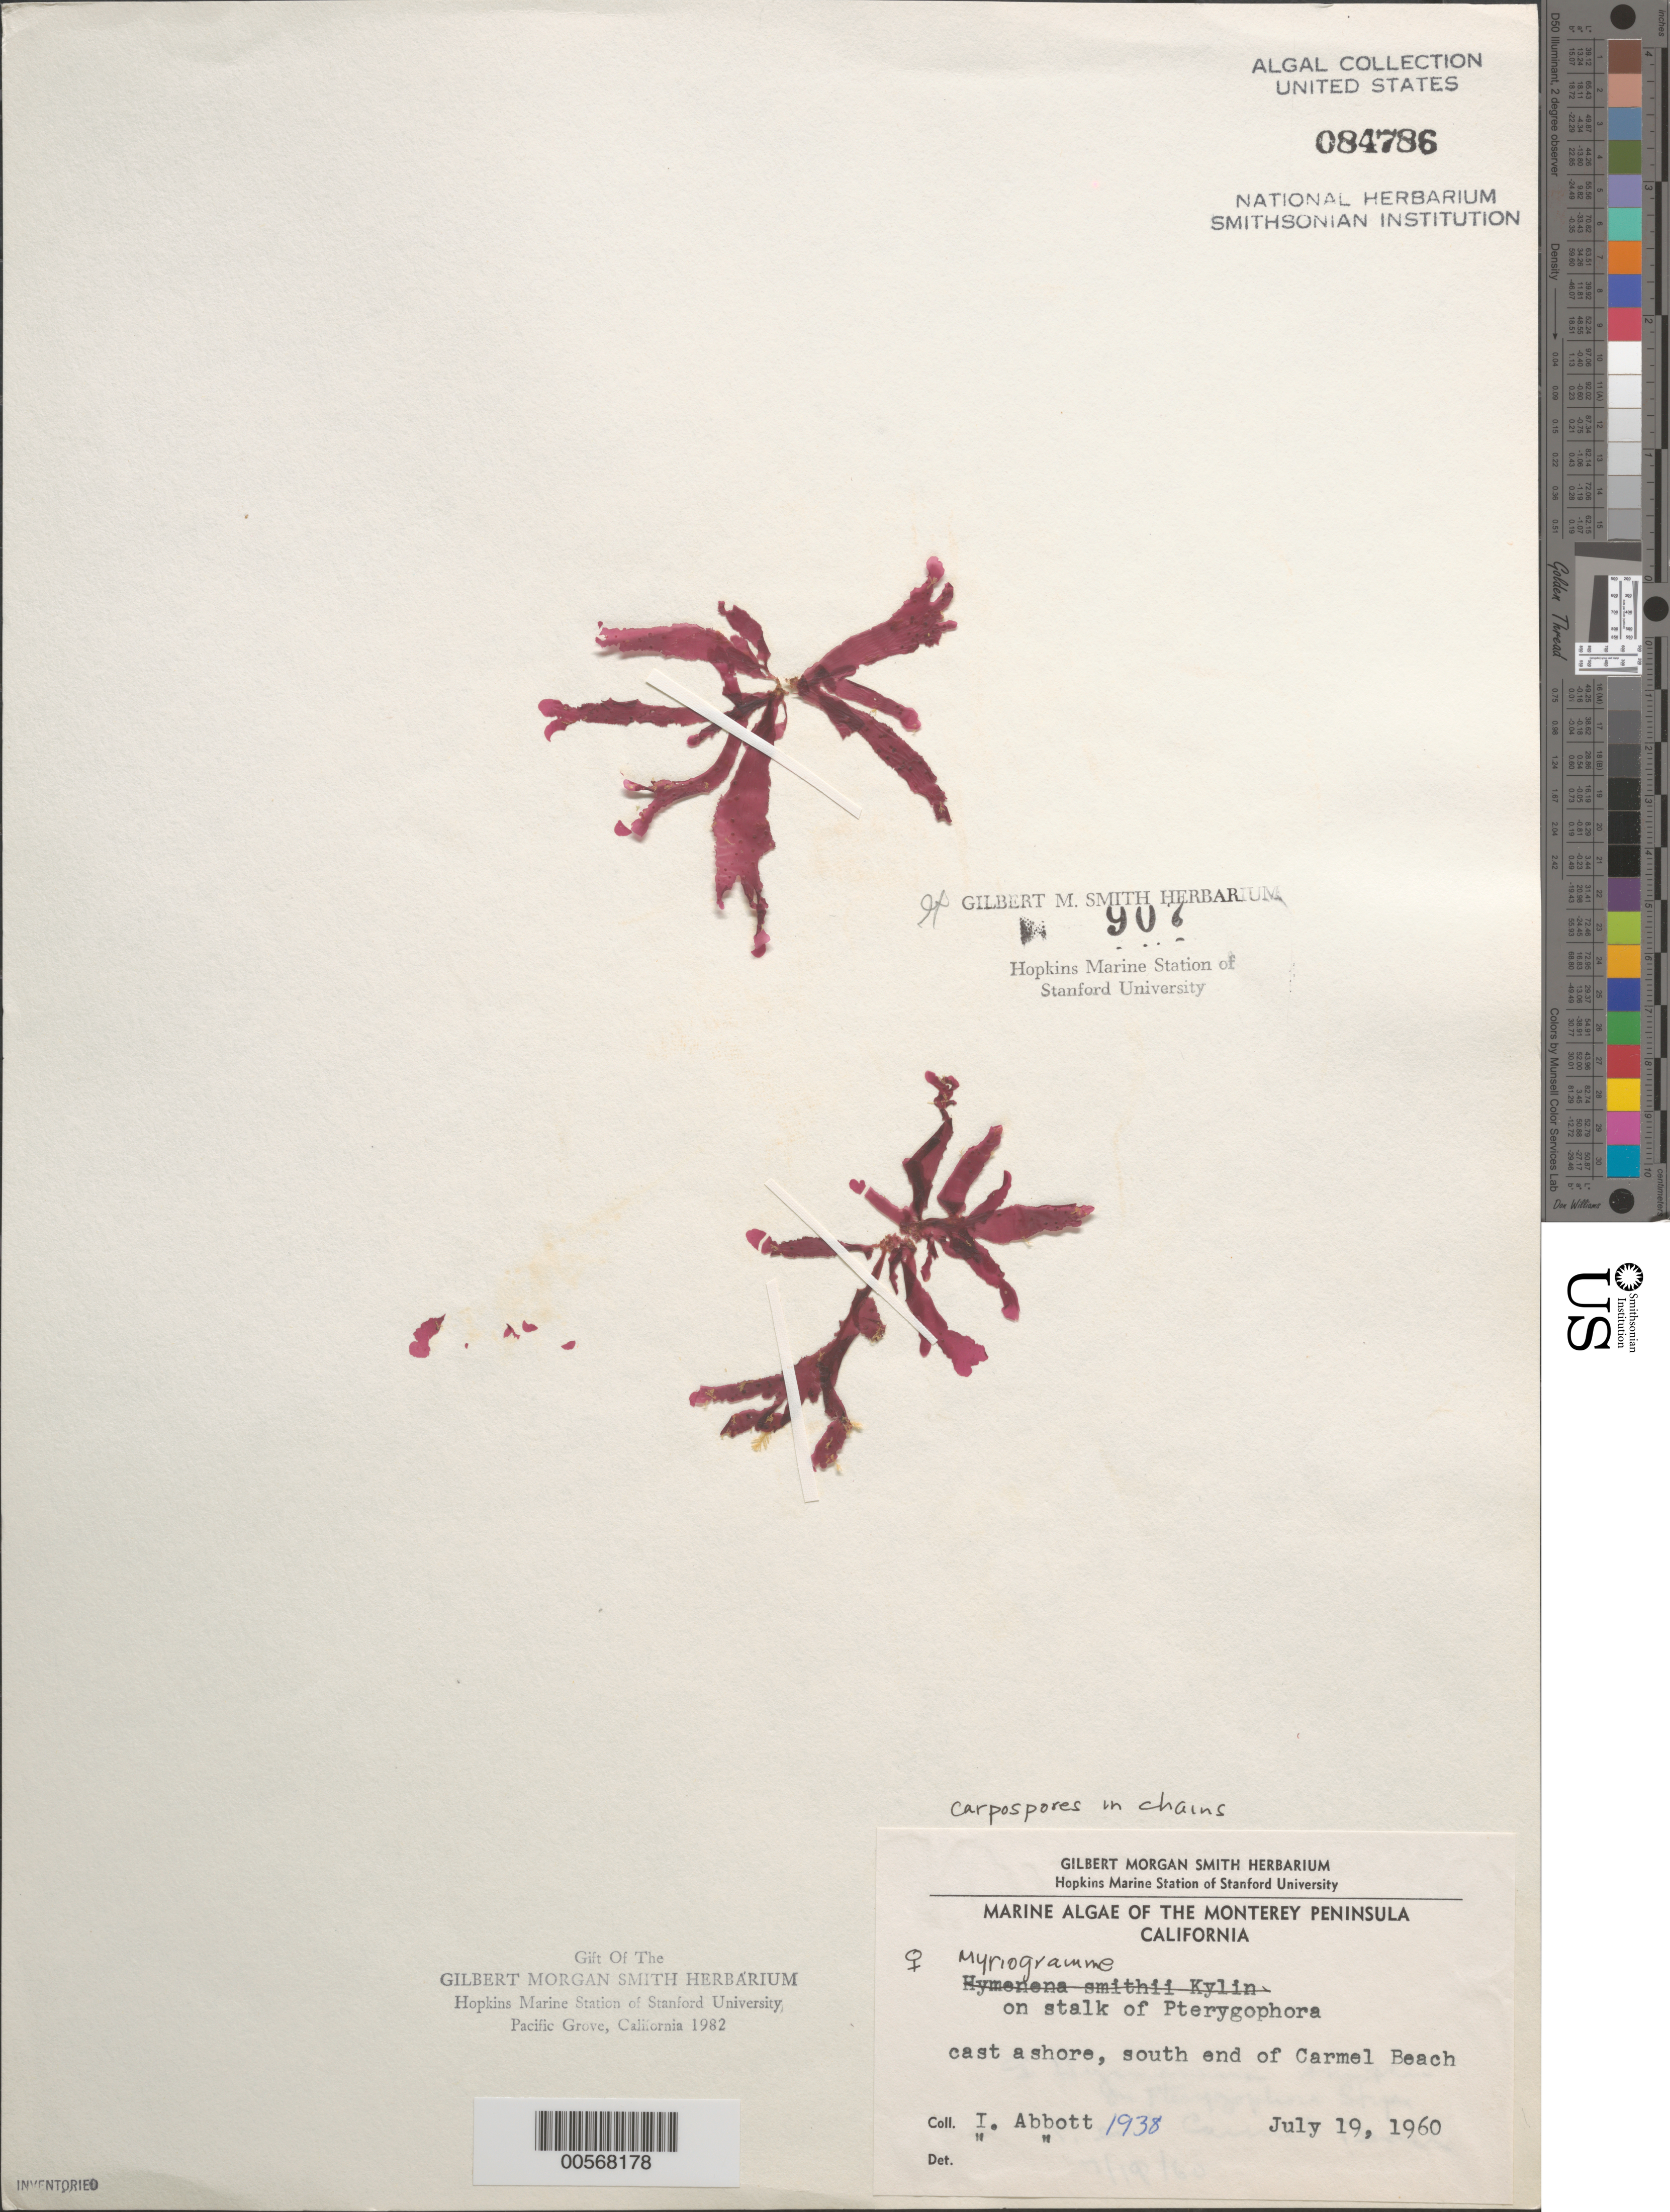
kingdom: Plantae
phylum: Rhodophyta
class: Florideophyceae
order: Ceramiales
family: Delesseriaceae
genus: Myriogramme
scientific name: Myriogramme sp.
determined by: Abbott, Isabella A.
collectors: I. A. Abbott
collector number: IAA 1938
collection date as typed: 19 Jul 1960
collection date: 1960-07-19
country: United States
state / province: California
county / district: Monterey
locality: Carmel Beach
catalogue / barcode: US 84786